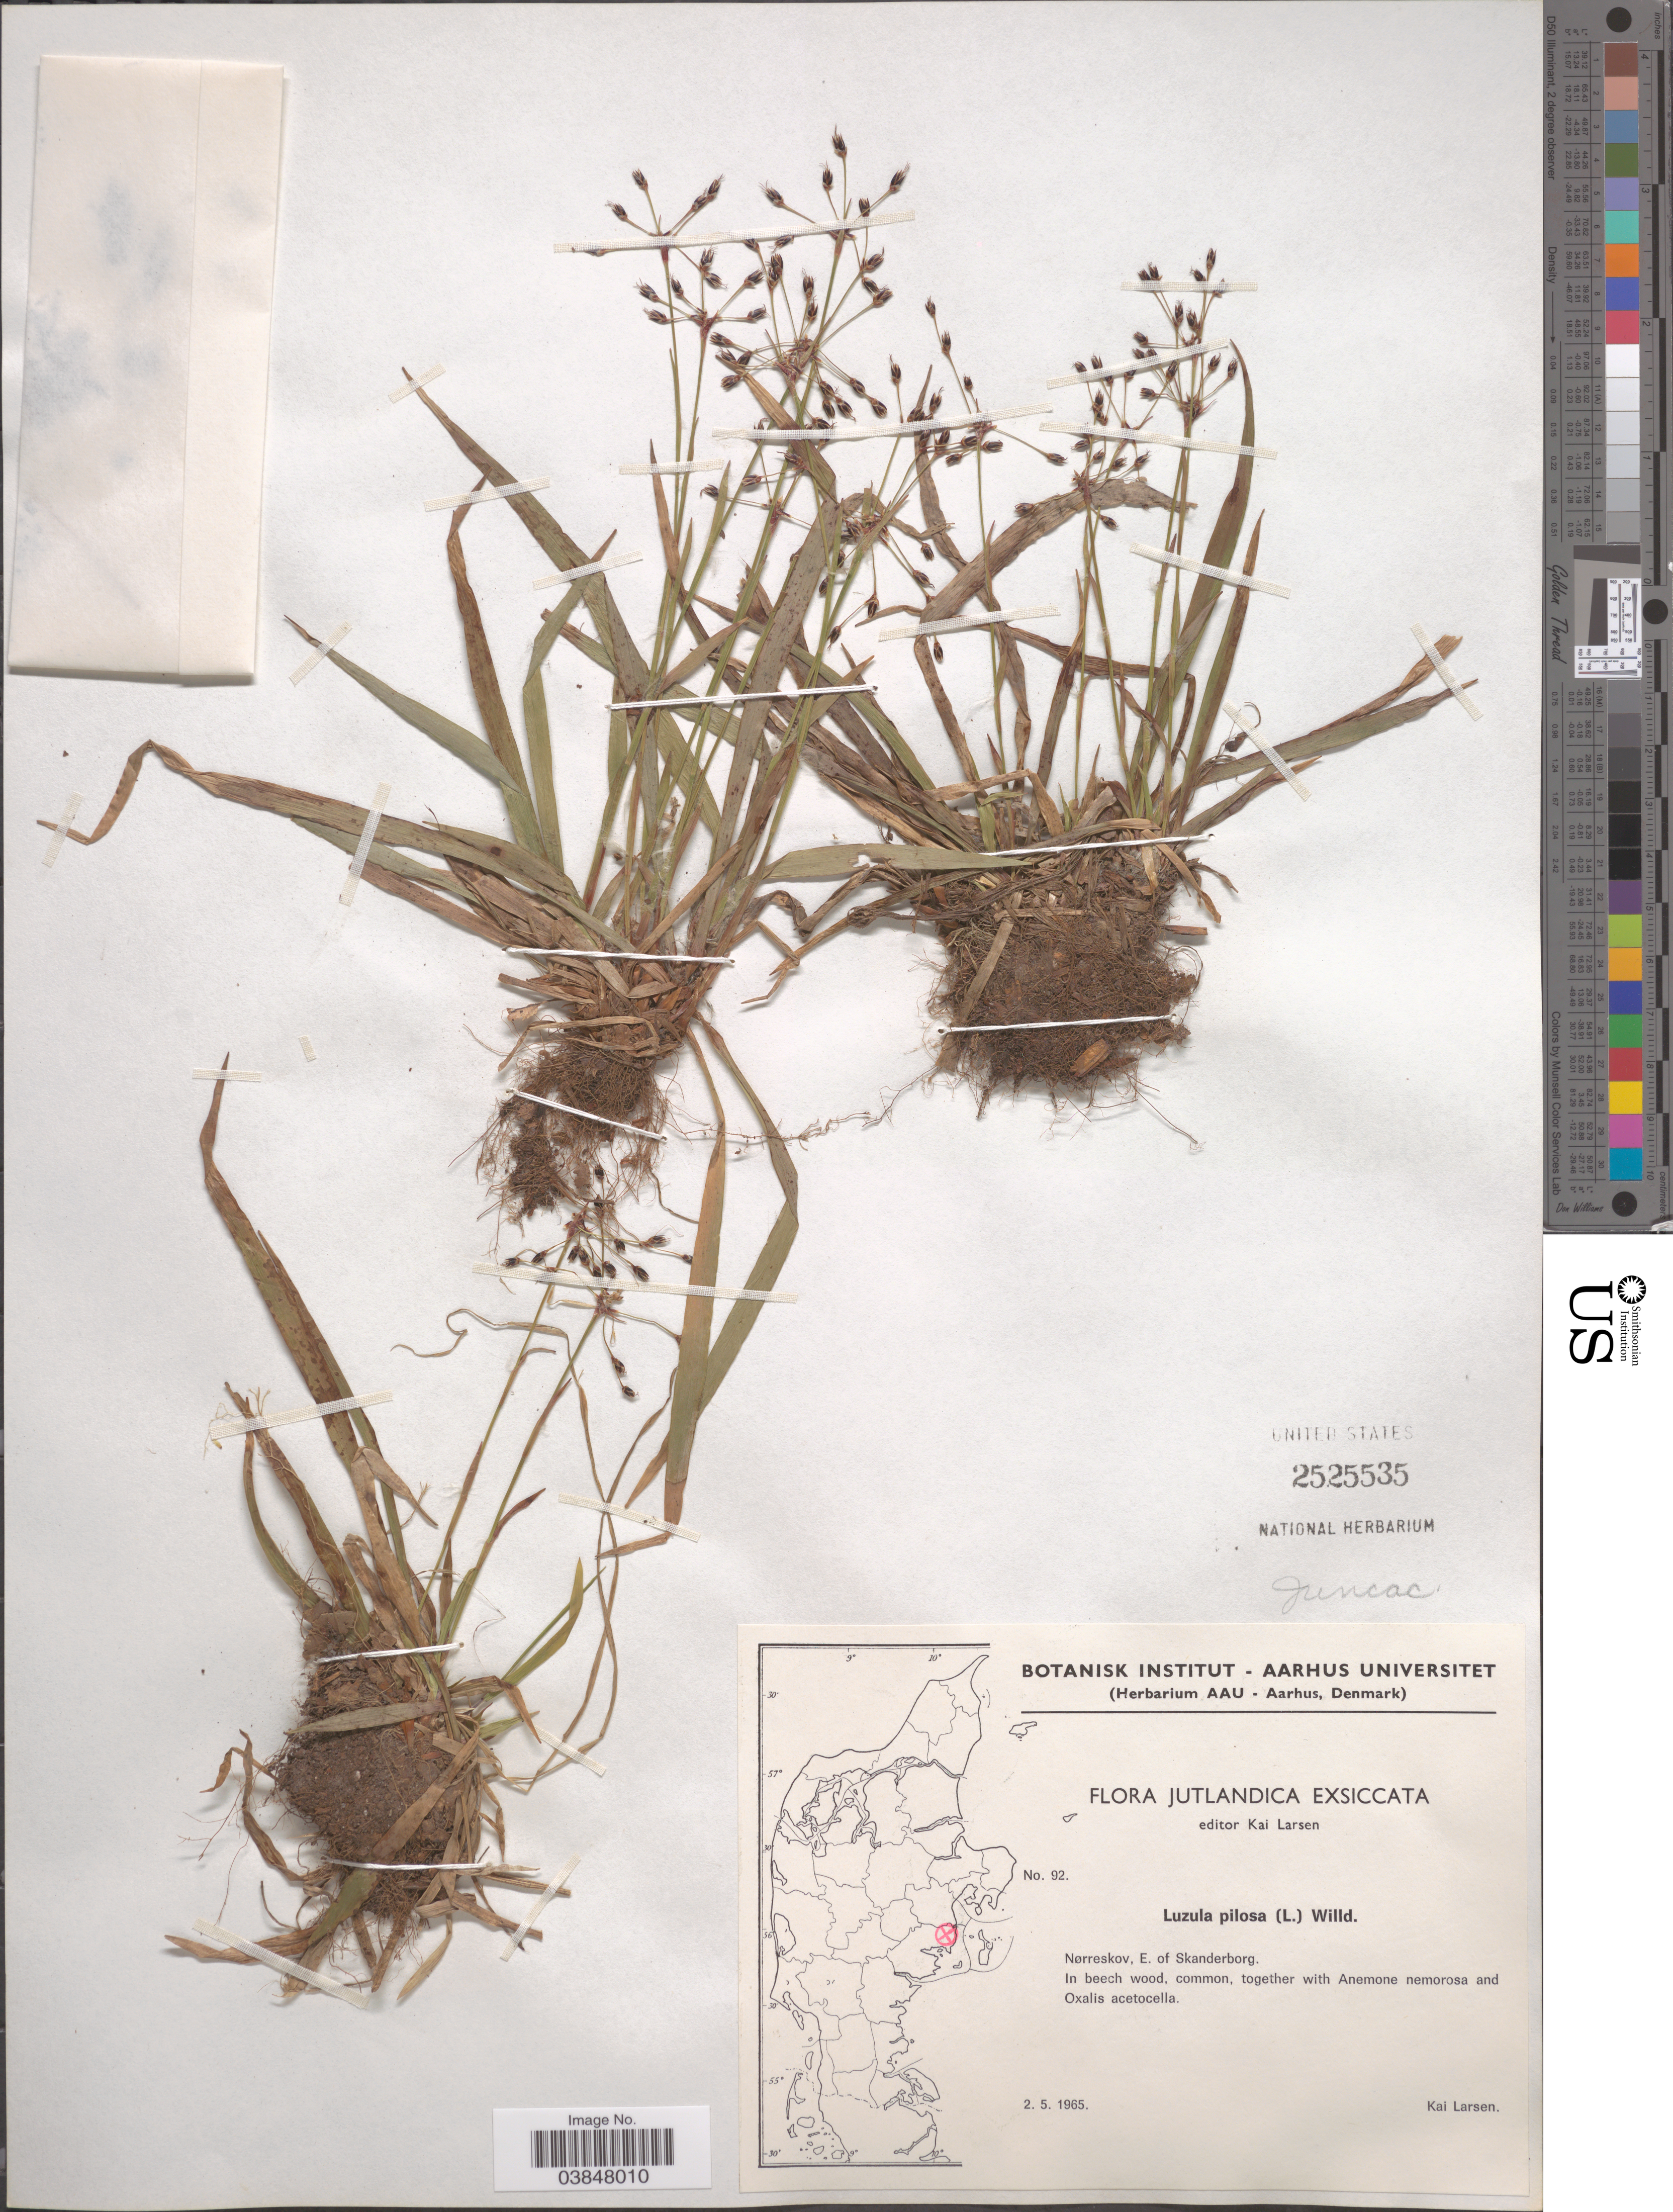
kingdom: Plantae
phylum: Tracheophyta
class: Liliopsida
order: Poales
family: Juncaceae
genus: Luzula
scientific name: Luzula pilosa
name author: (L.) Willd.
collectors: K. Larsen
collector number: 92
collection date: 1965-05-02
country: Denmark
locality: Nørreskov, E. of Skanderborg.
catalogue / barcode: US 2525535